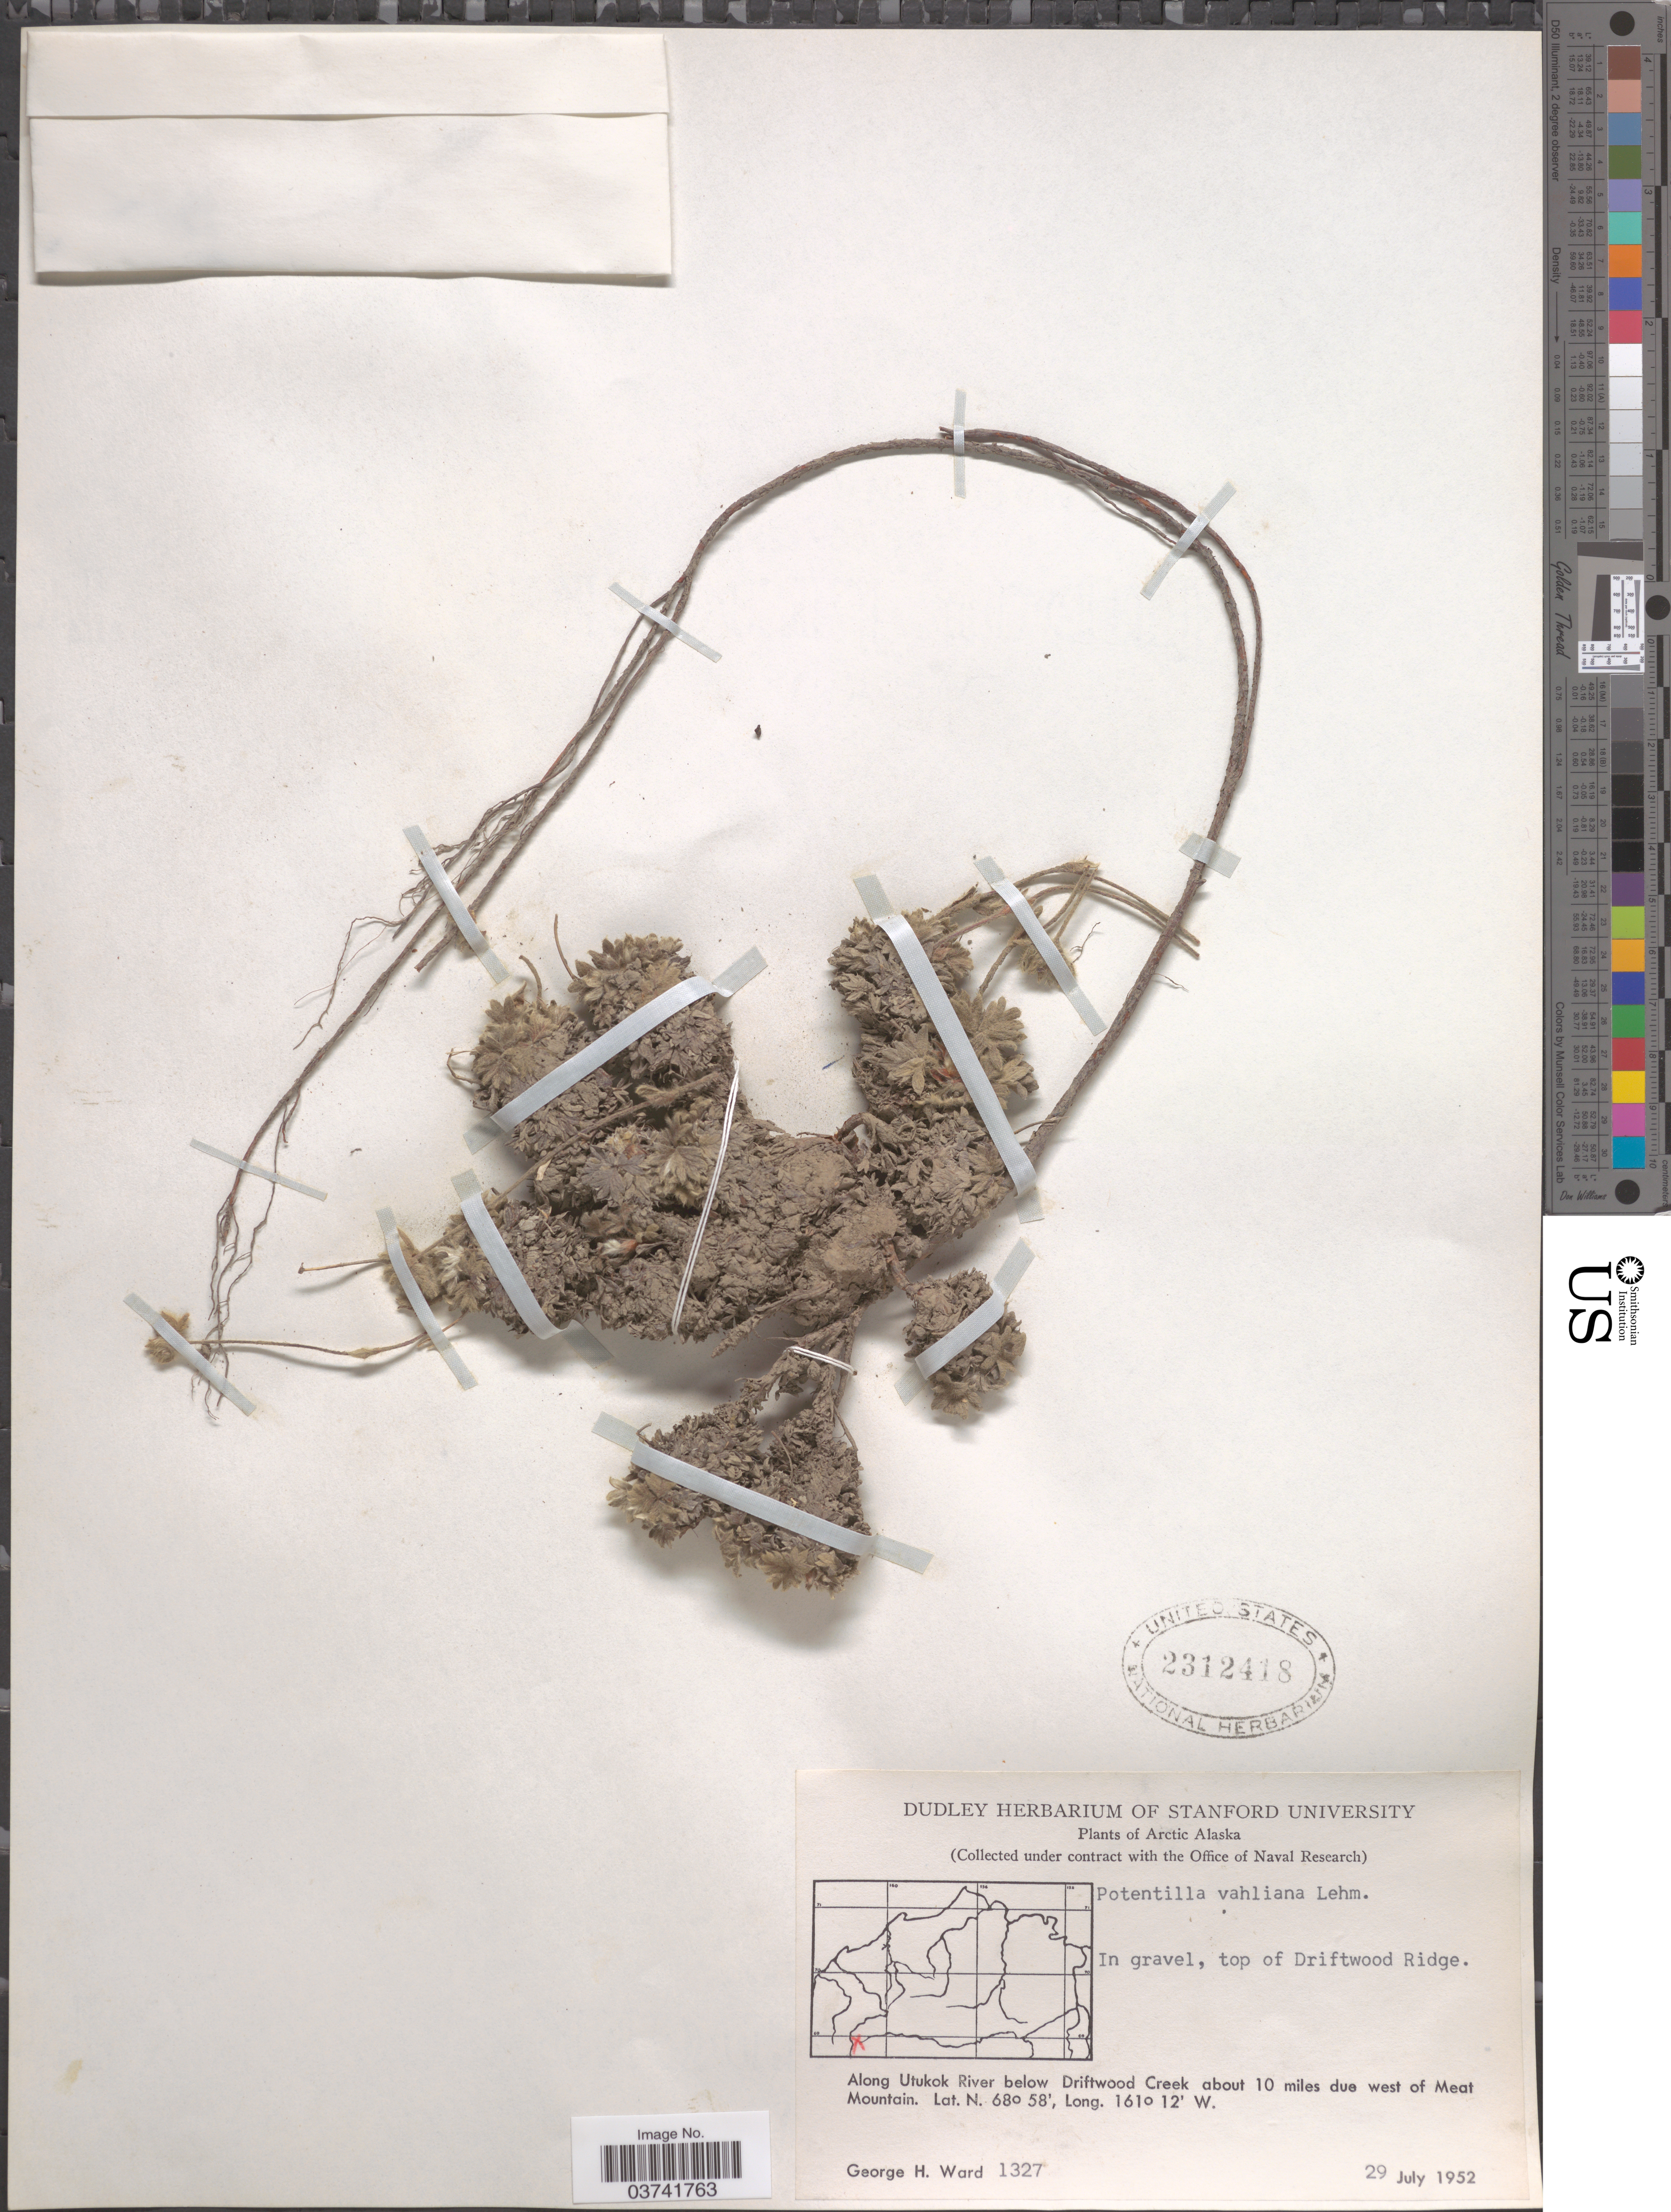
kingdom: Plantae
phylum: Tracheophyta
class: Magnoliopsida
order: Rosales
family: Rosaceae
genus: Potentilla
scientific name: Potentilla vahliana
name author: Lehm.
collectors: G. H. Ward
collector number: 1327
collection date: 1952-07-29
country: United States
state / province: Alaska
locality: Arctic Alaska. In gravel, top of Driftwood Ridge. Along Utukok River below Driftwood Creek about 10 miles due west of Meat Mountain.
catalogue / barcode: US 2312418